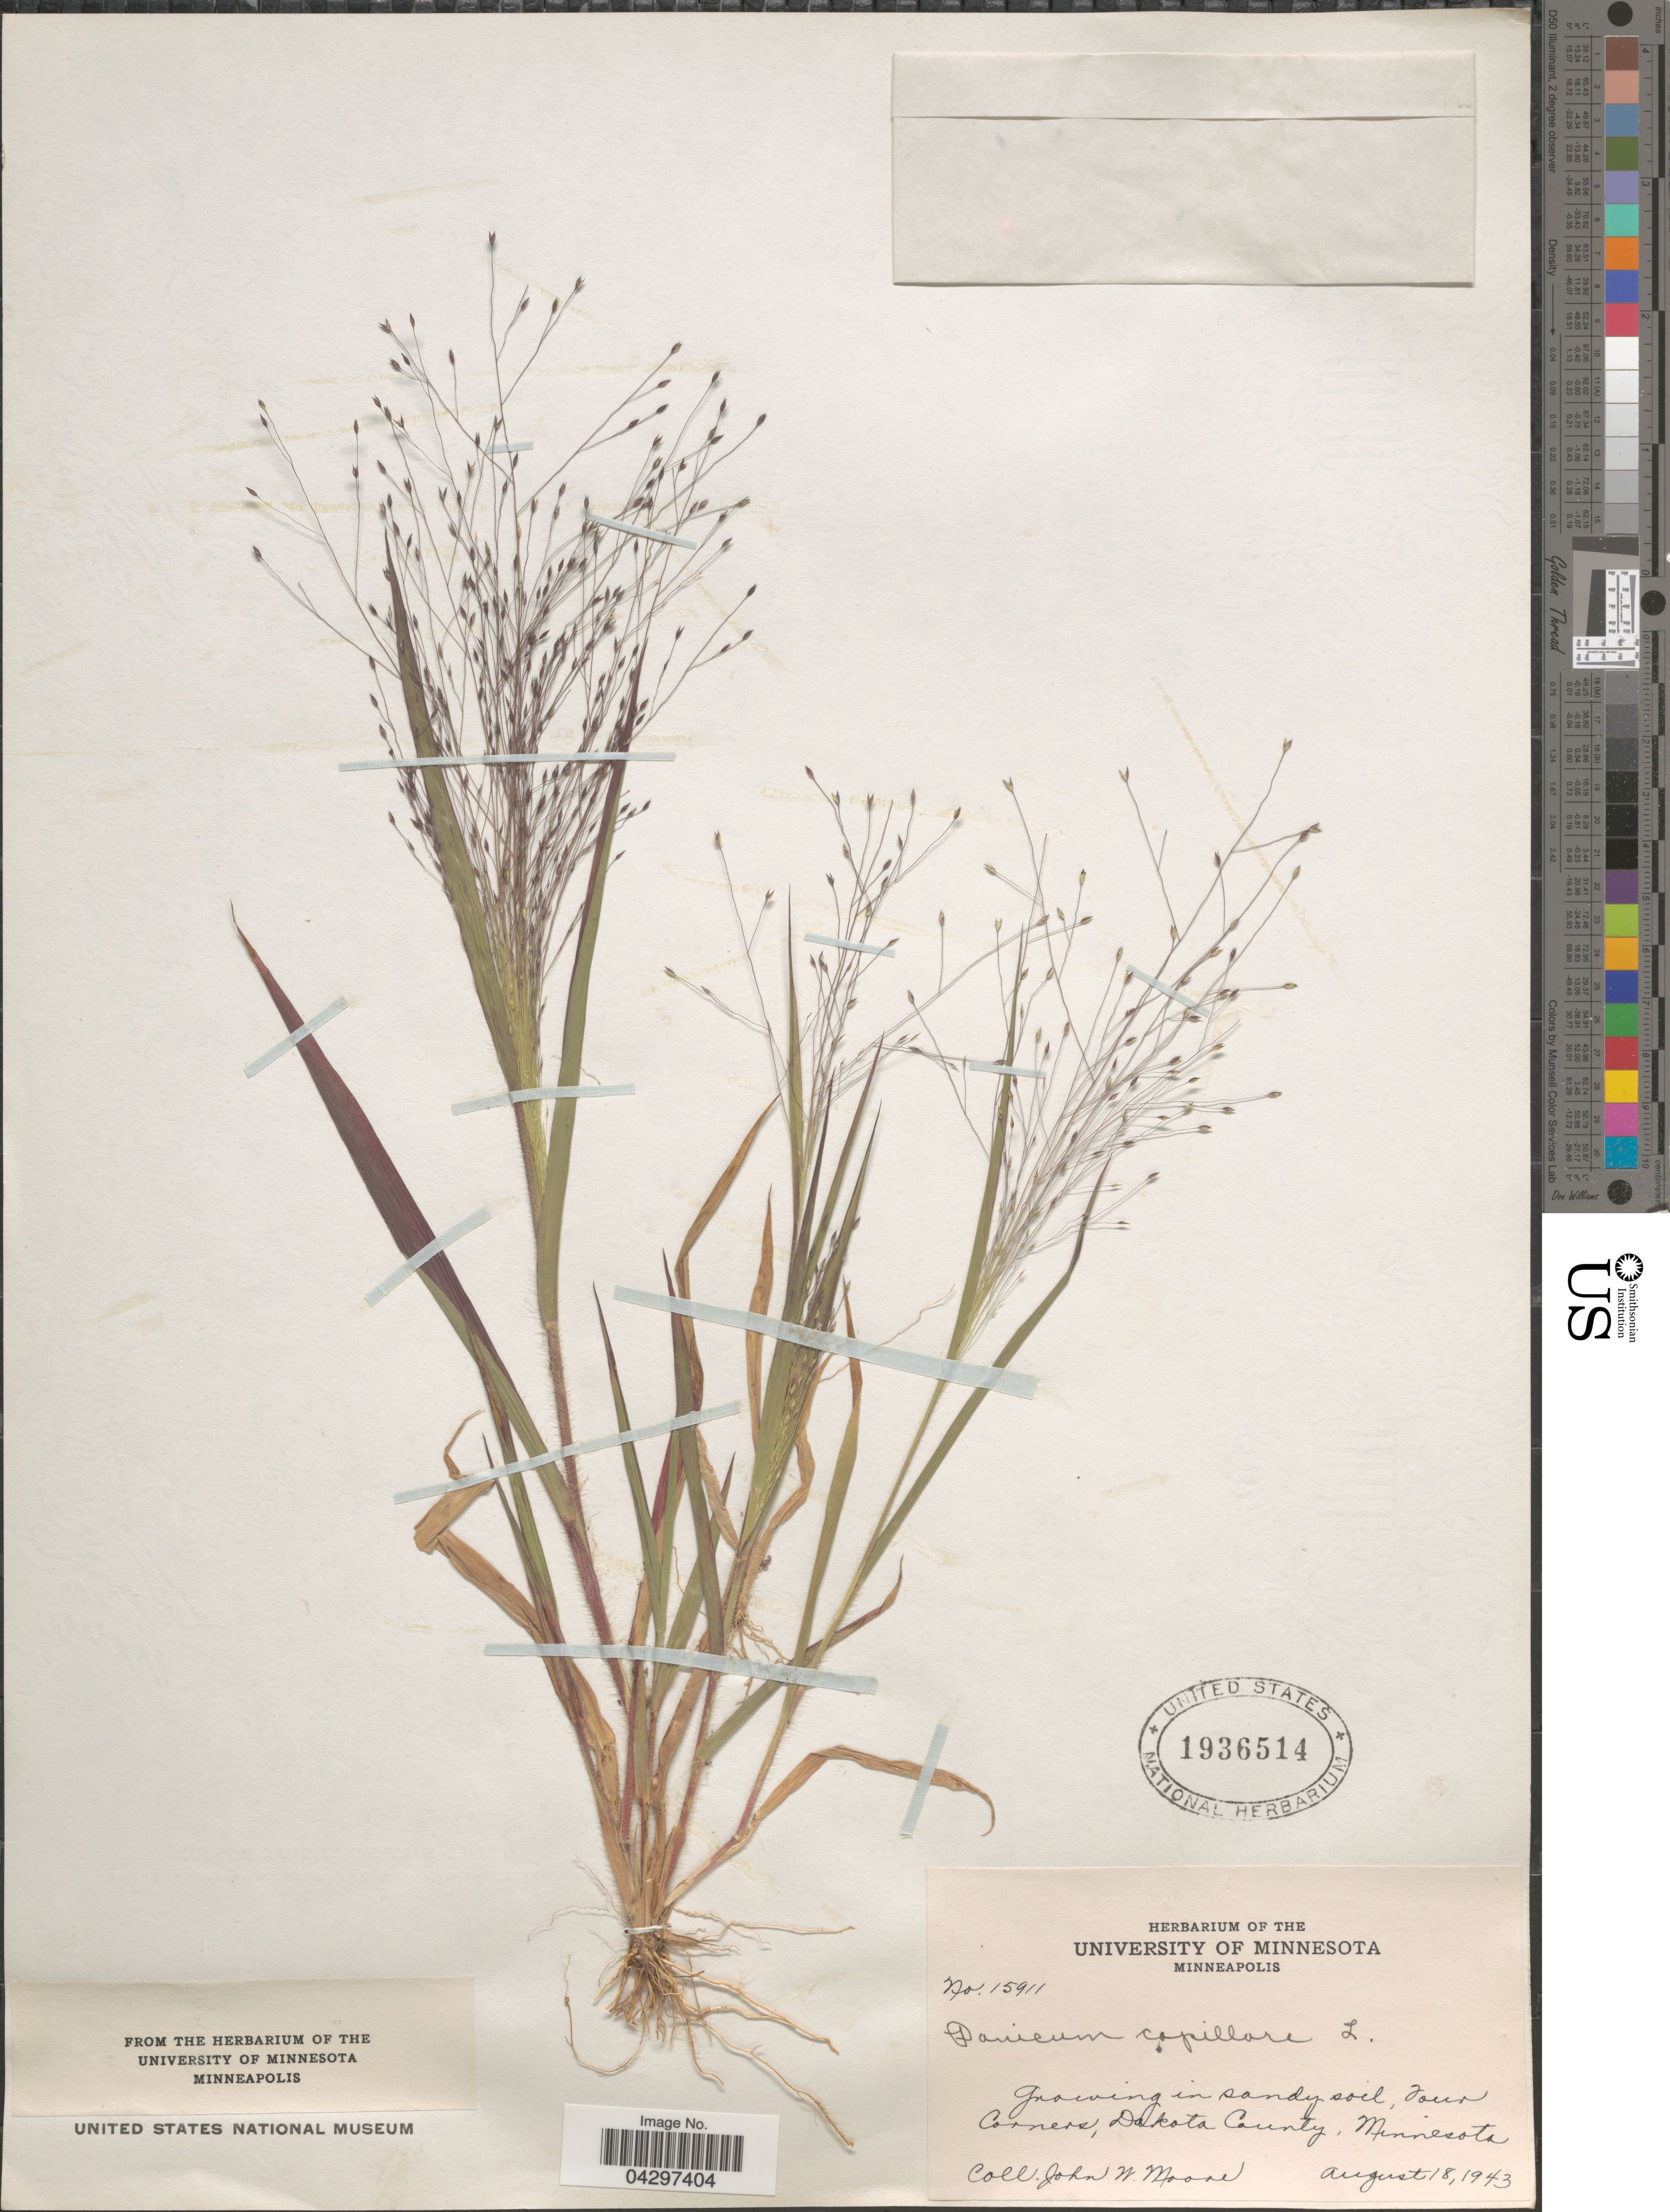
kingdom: Plantae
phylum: Tracheophyta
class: Liliopsida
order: Poales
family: Poaceae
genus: Panicum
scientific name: Panicum capillare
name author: L.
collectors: J. Moore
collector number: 15911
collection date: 1943-08-18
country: United States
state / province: Minnesota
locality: Growing in sandy soil, Four Corners, Dakota County.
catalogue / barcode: US 1936514